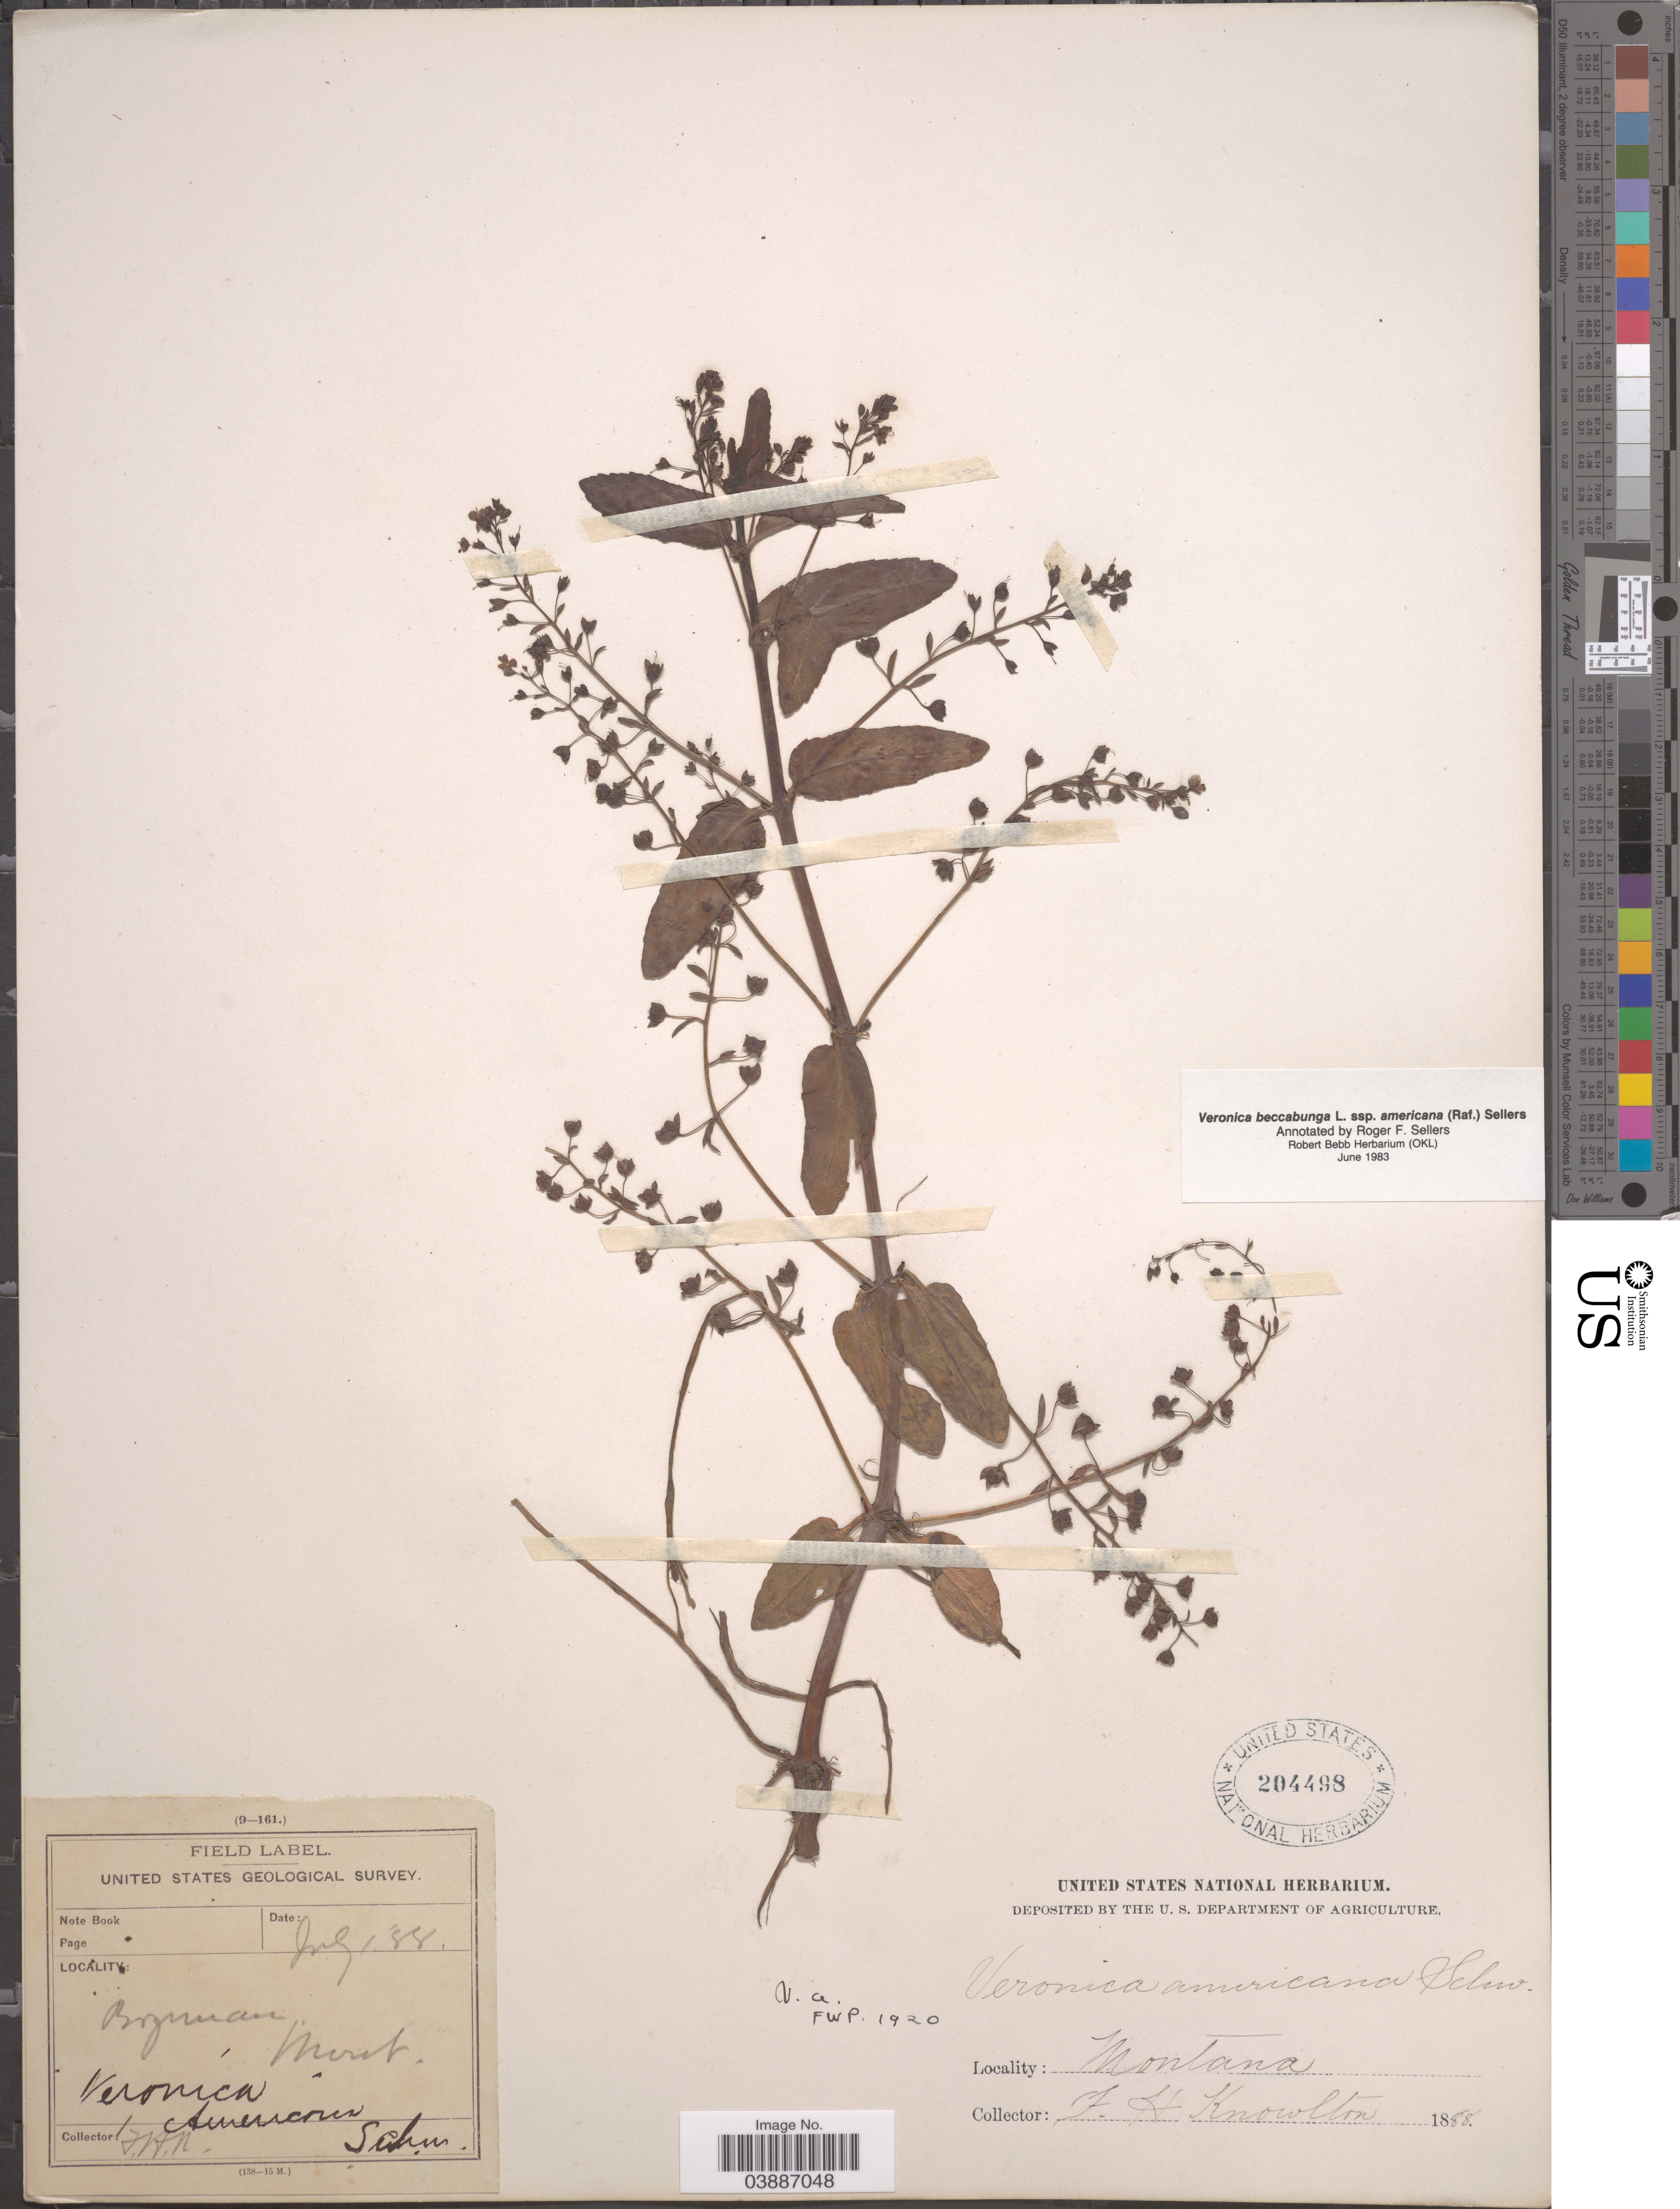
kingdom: Plantae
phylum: Tracheophyta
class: Magnoliopsida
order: Lamiales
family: Plantaginaceae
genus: Veronica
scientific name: Veronica beccabunga subsp. americana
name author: Raf.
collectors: F. H. Knowlton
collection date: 1888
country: United States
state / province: Montana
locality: Veronica.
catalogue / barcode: US 204498